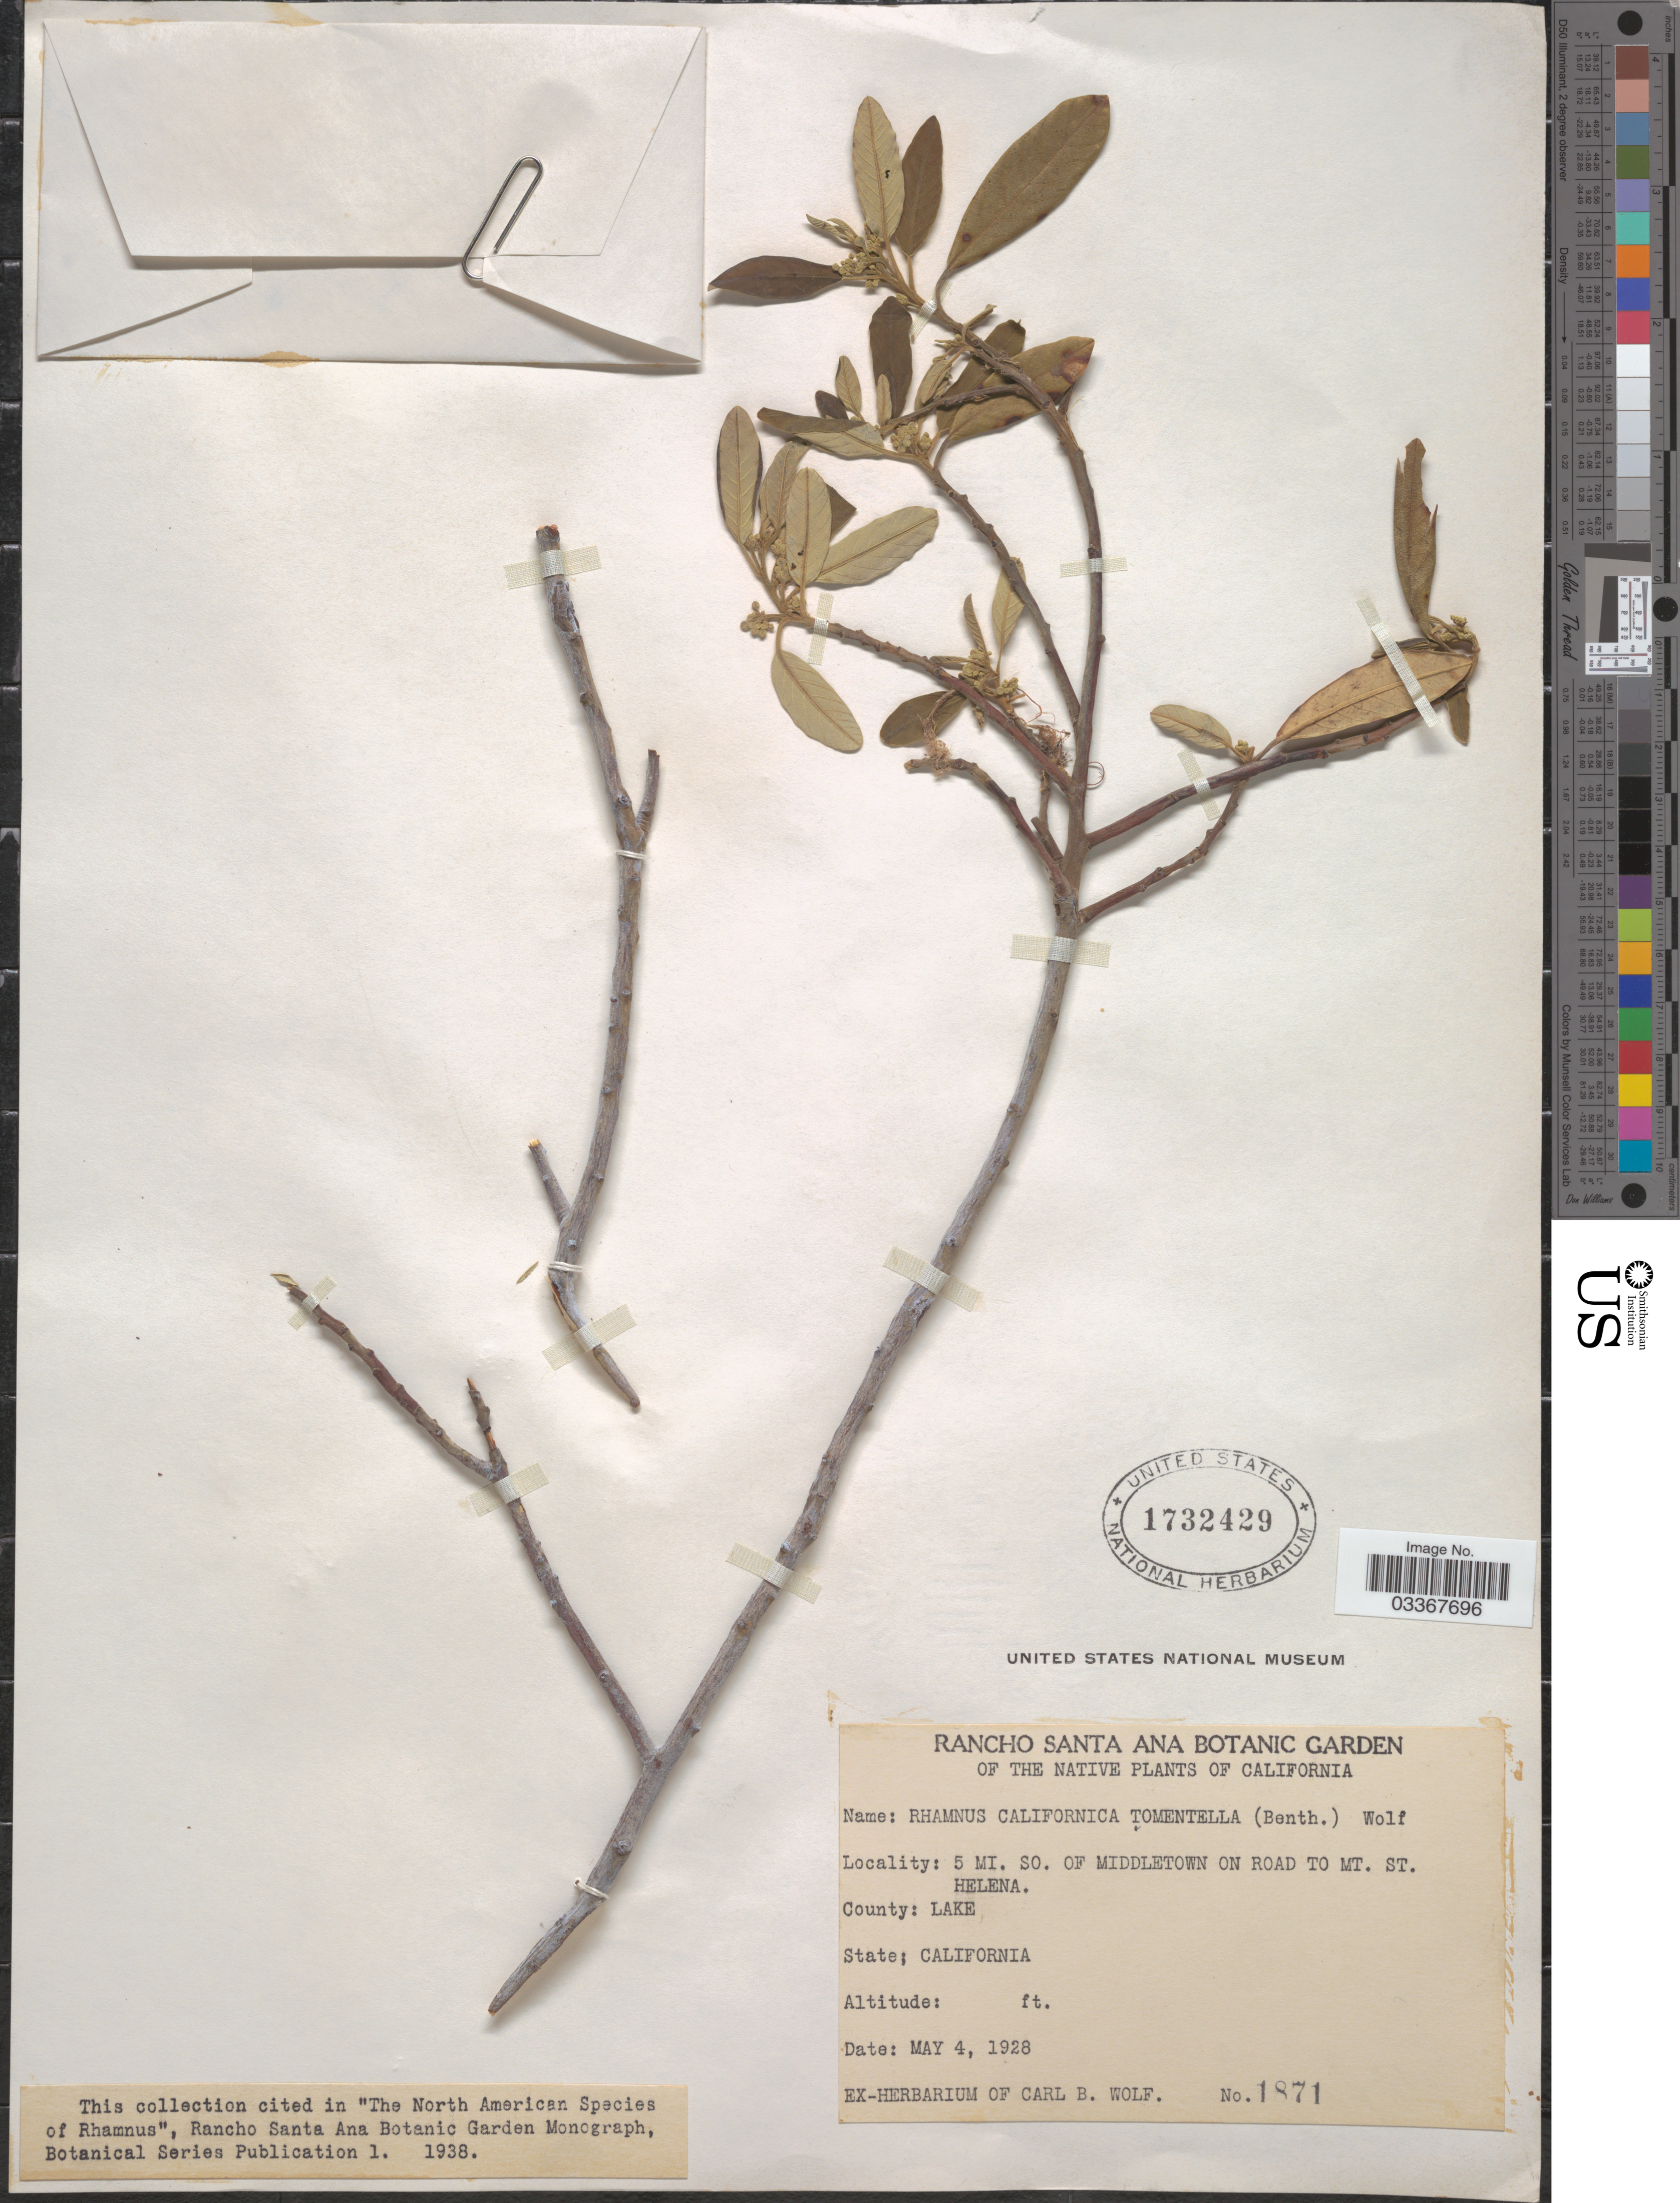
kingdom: Plantae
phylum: Tracheophyta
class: Magnoliopsida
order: Rosales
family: Rhamnaceae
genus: Frangula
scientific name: Frangula californica subsp. tomentella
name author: (Benth.) Kartesz & Gandhi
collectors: ex herb. Carl B. Wolf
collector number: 1871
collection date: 1928-05-04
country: United States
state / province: California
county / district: Lake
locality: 5 mi. SO. of Middletown on road to Mt. St. Helena. County: Lake.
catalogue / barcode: US 1732429